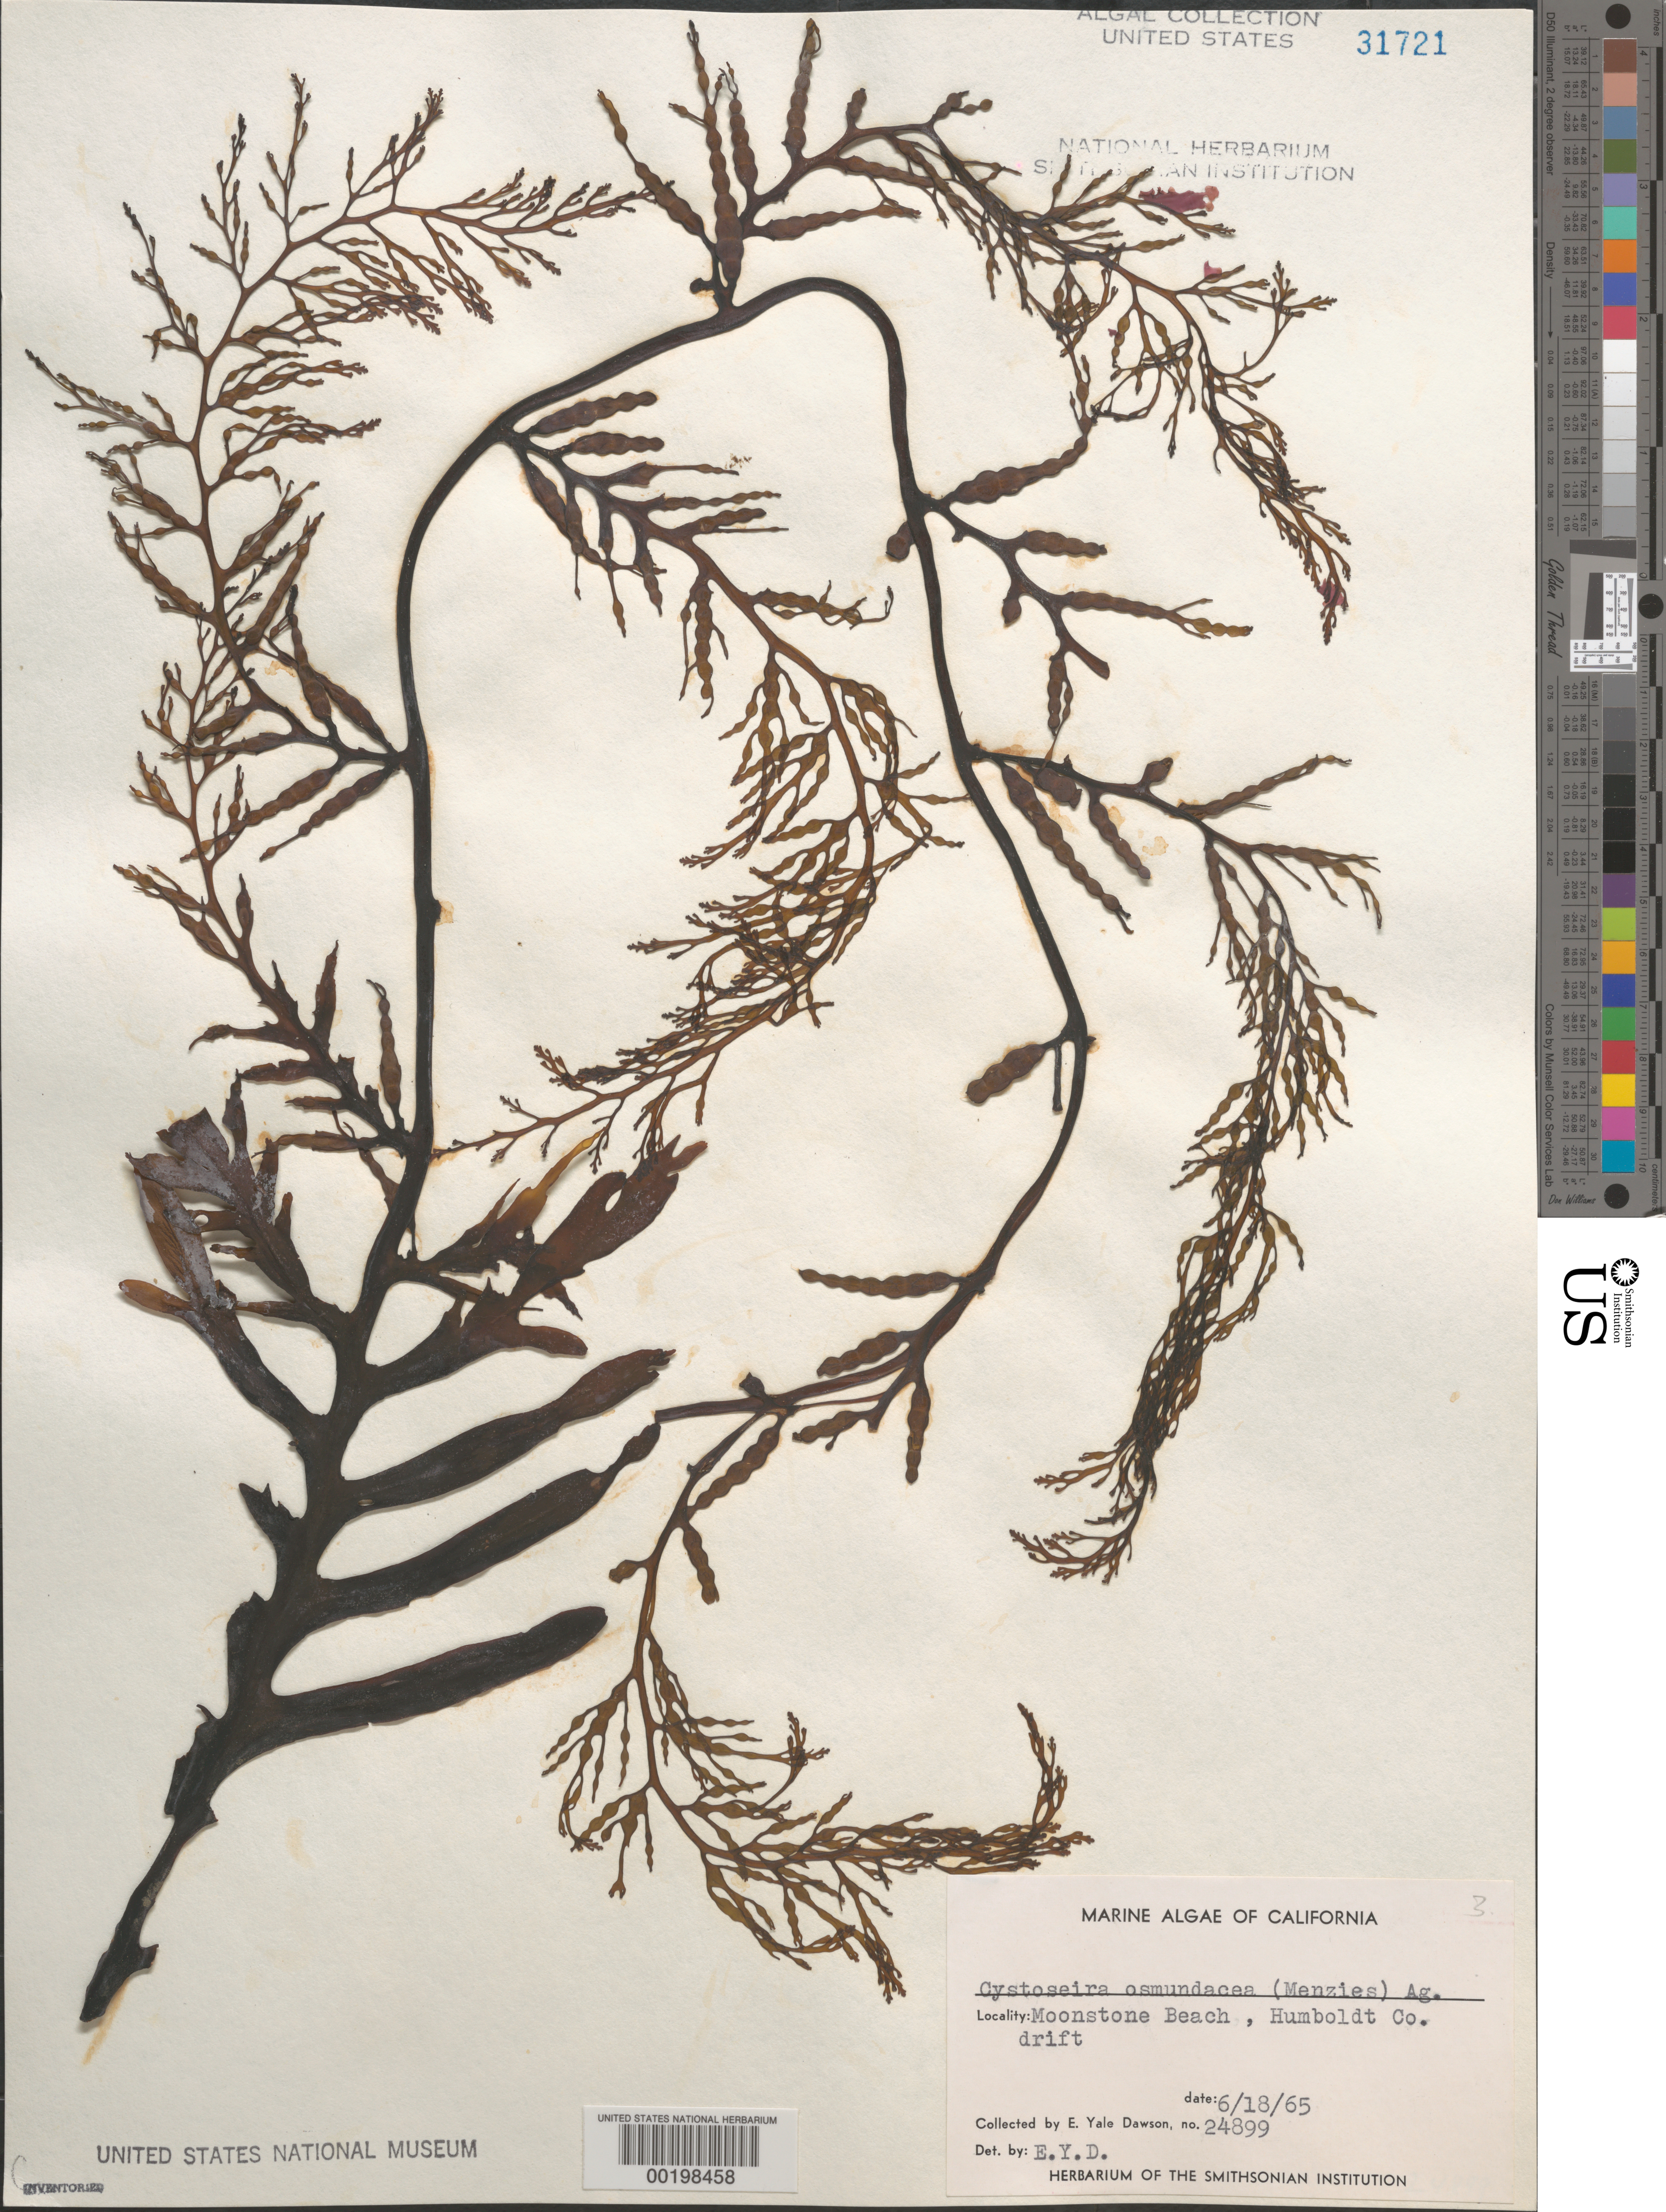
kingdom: Chromista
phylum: Ochrophyta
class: Phaeophyceae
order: Fucales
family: Sargassaceae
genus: Cystoseira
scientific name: Cystoseira osmundacea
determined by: Dawson, E. Y.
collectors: E. Y. Dawson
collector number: EYD 24899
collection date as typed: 18 Jun 1965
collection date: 1965-06-18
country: United States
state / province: California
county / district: Humboldt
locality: Moonstone Beach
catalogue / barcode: US 31721